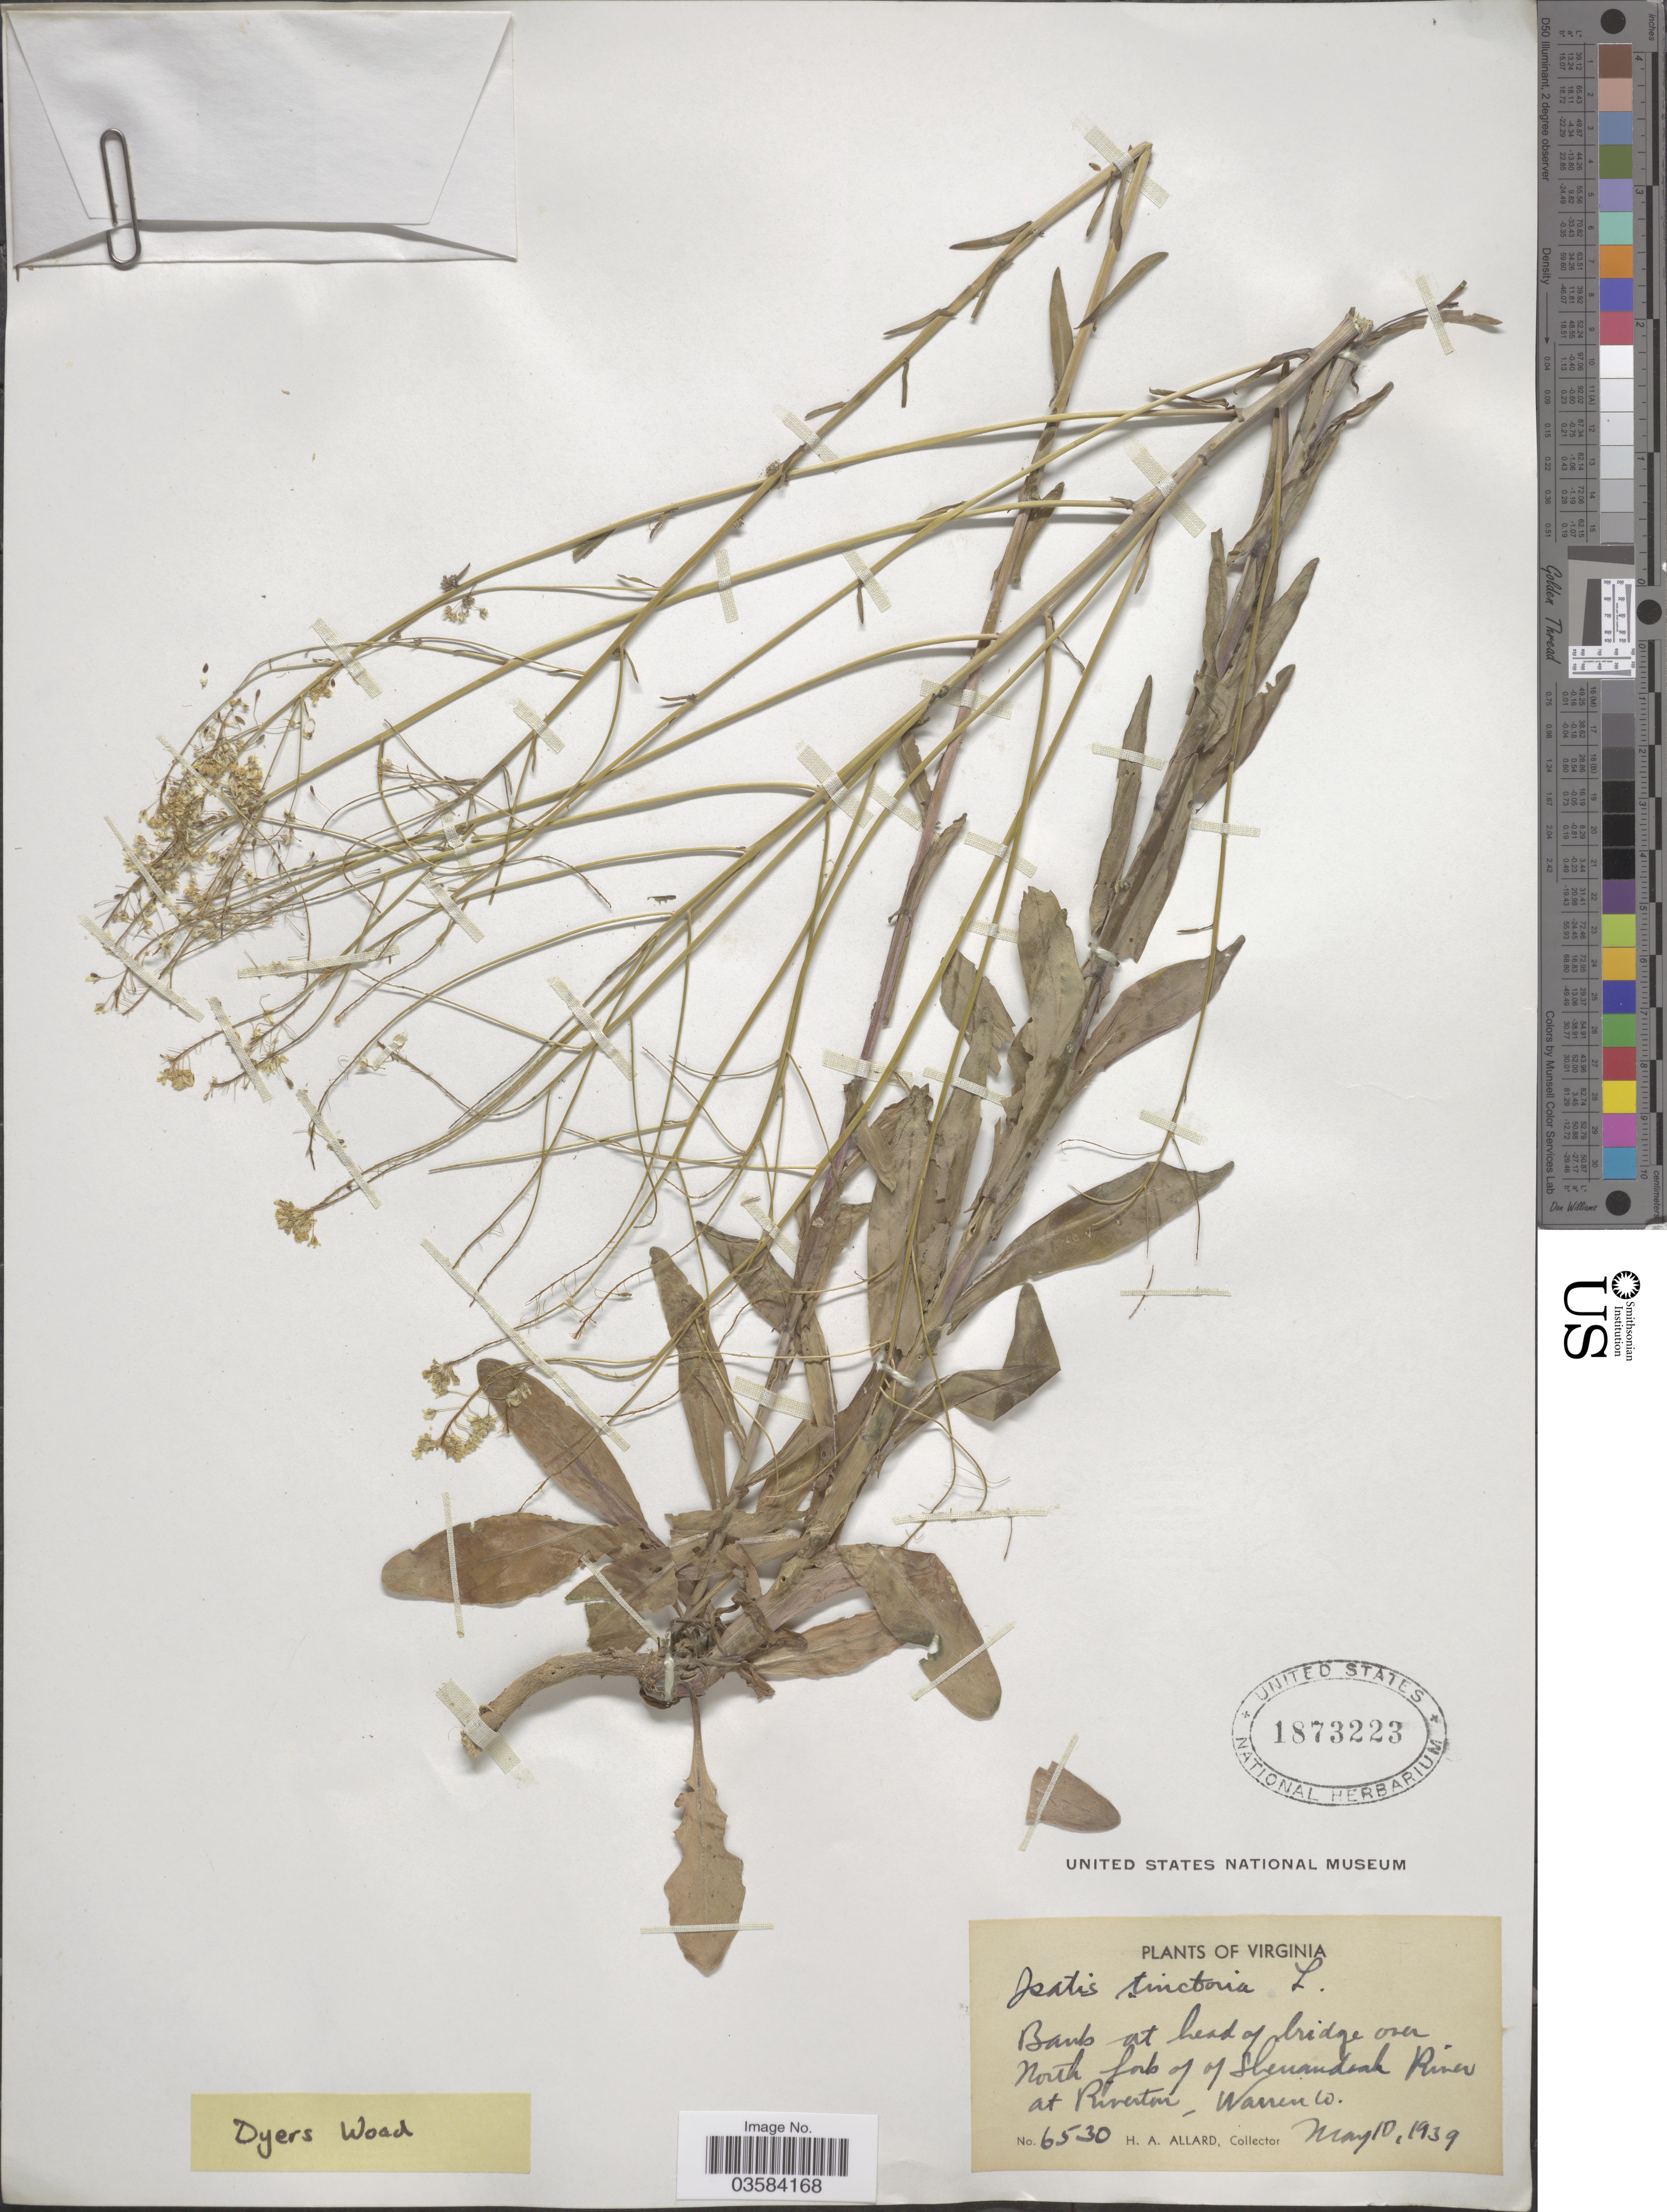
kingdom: Plantae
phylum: Tracheophyta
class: Magnoliopsida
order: Brassicales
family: Brassicaceae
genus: Isatis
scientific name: Isatis tinctoria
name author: L.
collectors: H. A. Allard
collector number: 6530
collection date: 1939-05-10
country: United States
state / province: Virginia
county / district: Warren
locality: Banks at head of bridge over North fork of Shenandoah River at Riverton,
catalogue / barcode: US 1873223